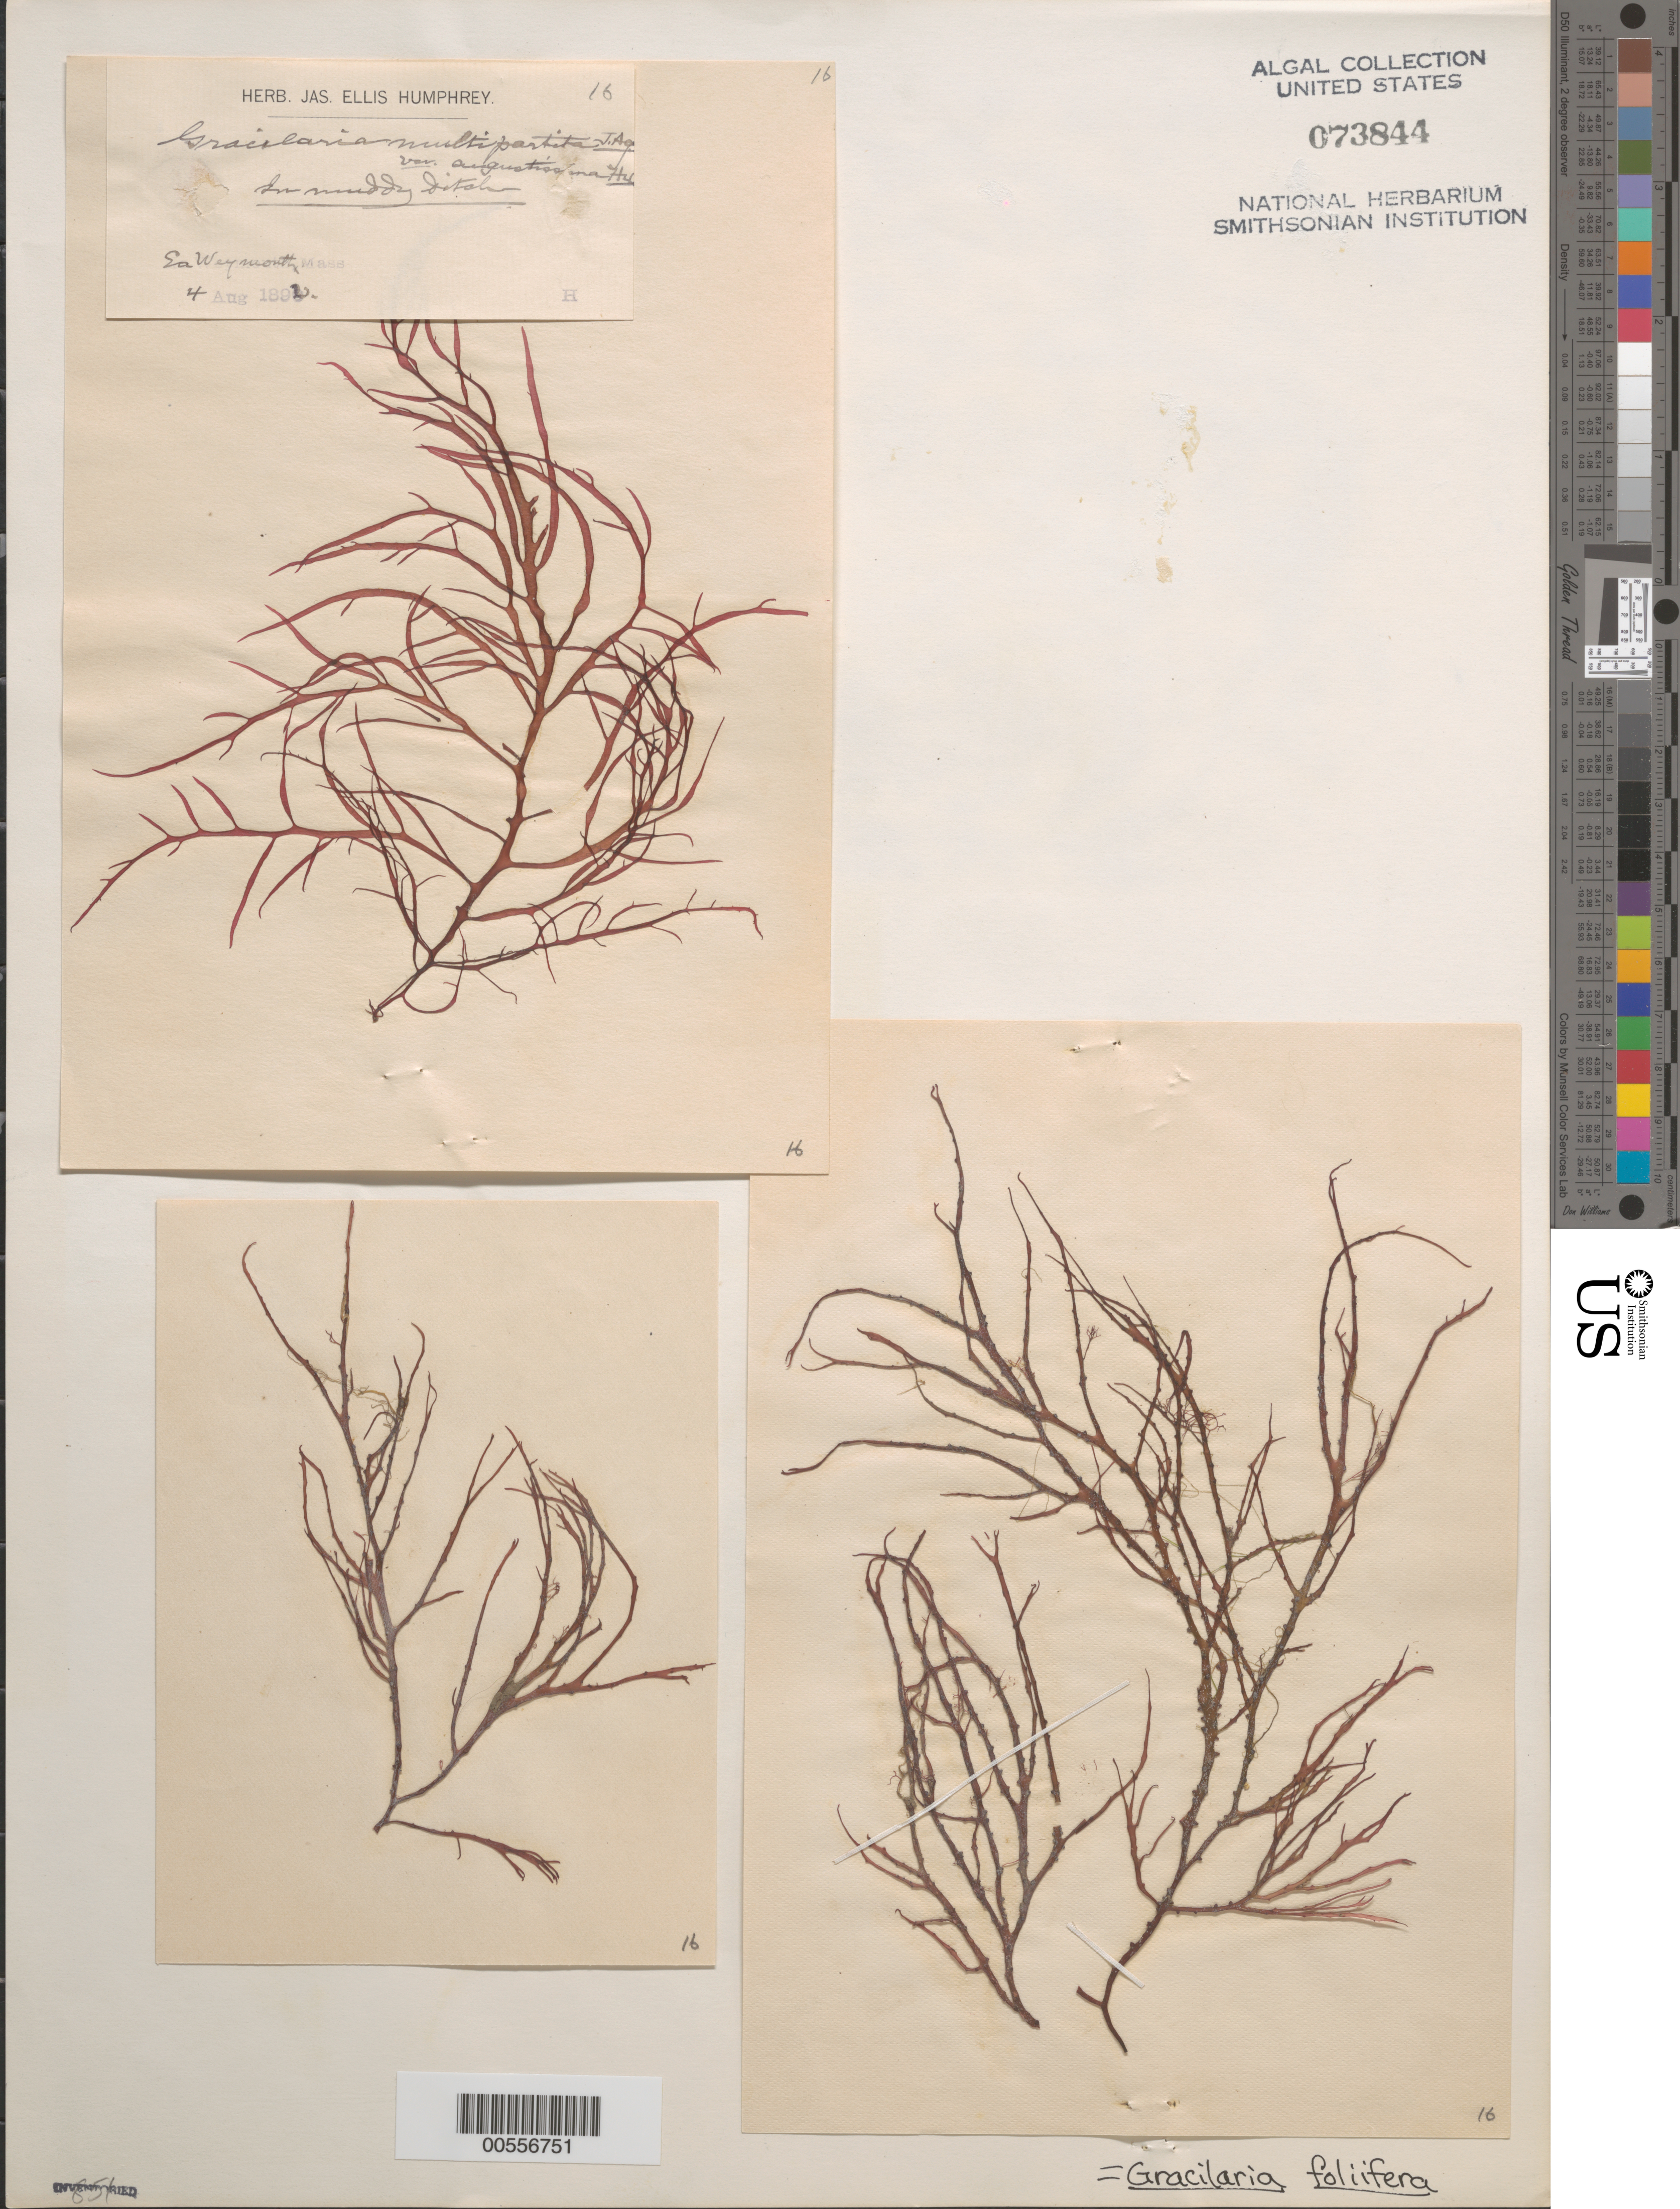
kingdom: Plantae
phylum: Rhodophyta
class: Florideophyceae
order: Gracilariales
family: Gracilariaceae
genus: Gracilaria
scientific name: Gracilaria foliifera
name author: (Forssk.) Børgesen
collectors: J. Humphrey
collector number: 16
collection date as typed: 04 Aug 1892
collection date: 1892-08-04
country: United States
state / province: Massachusetts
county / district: Norfolk County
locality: East Weymouth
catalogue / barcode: US 73844